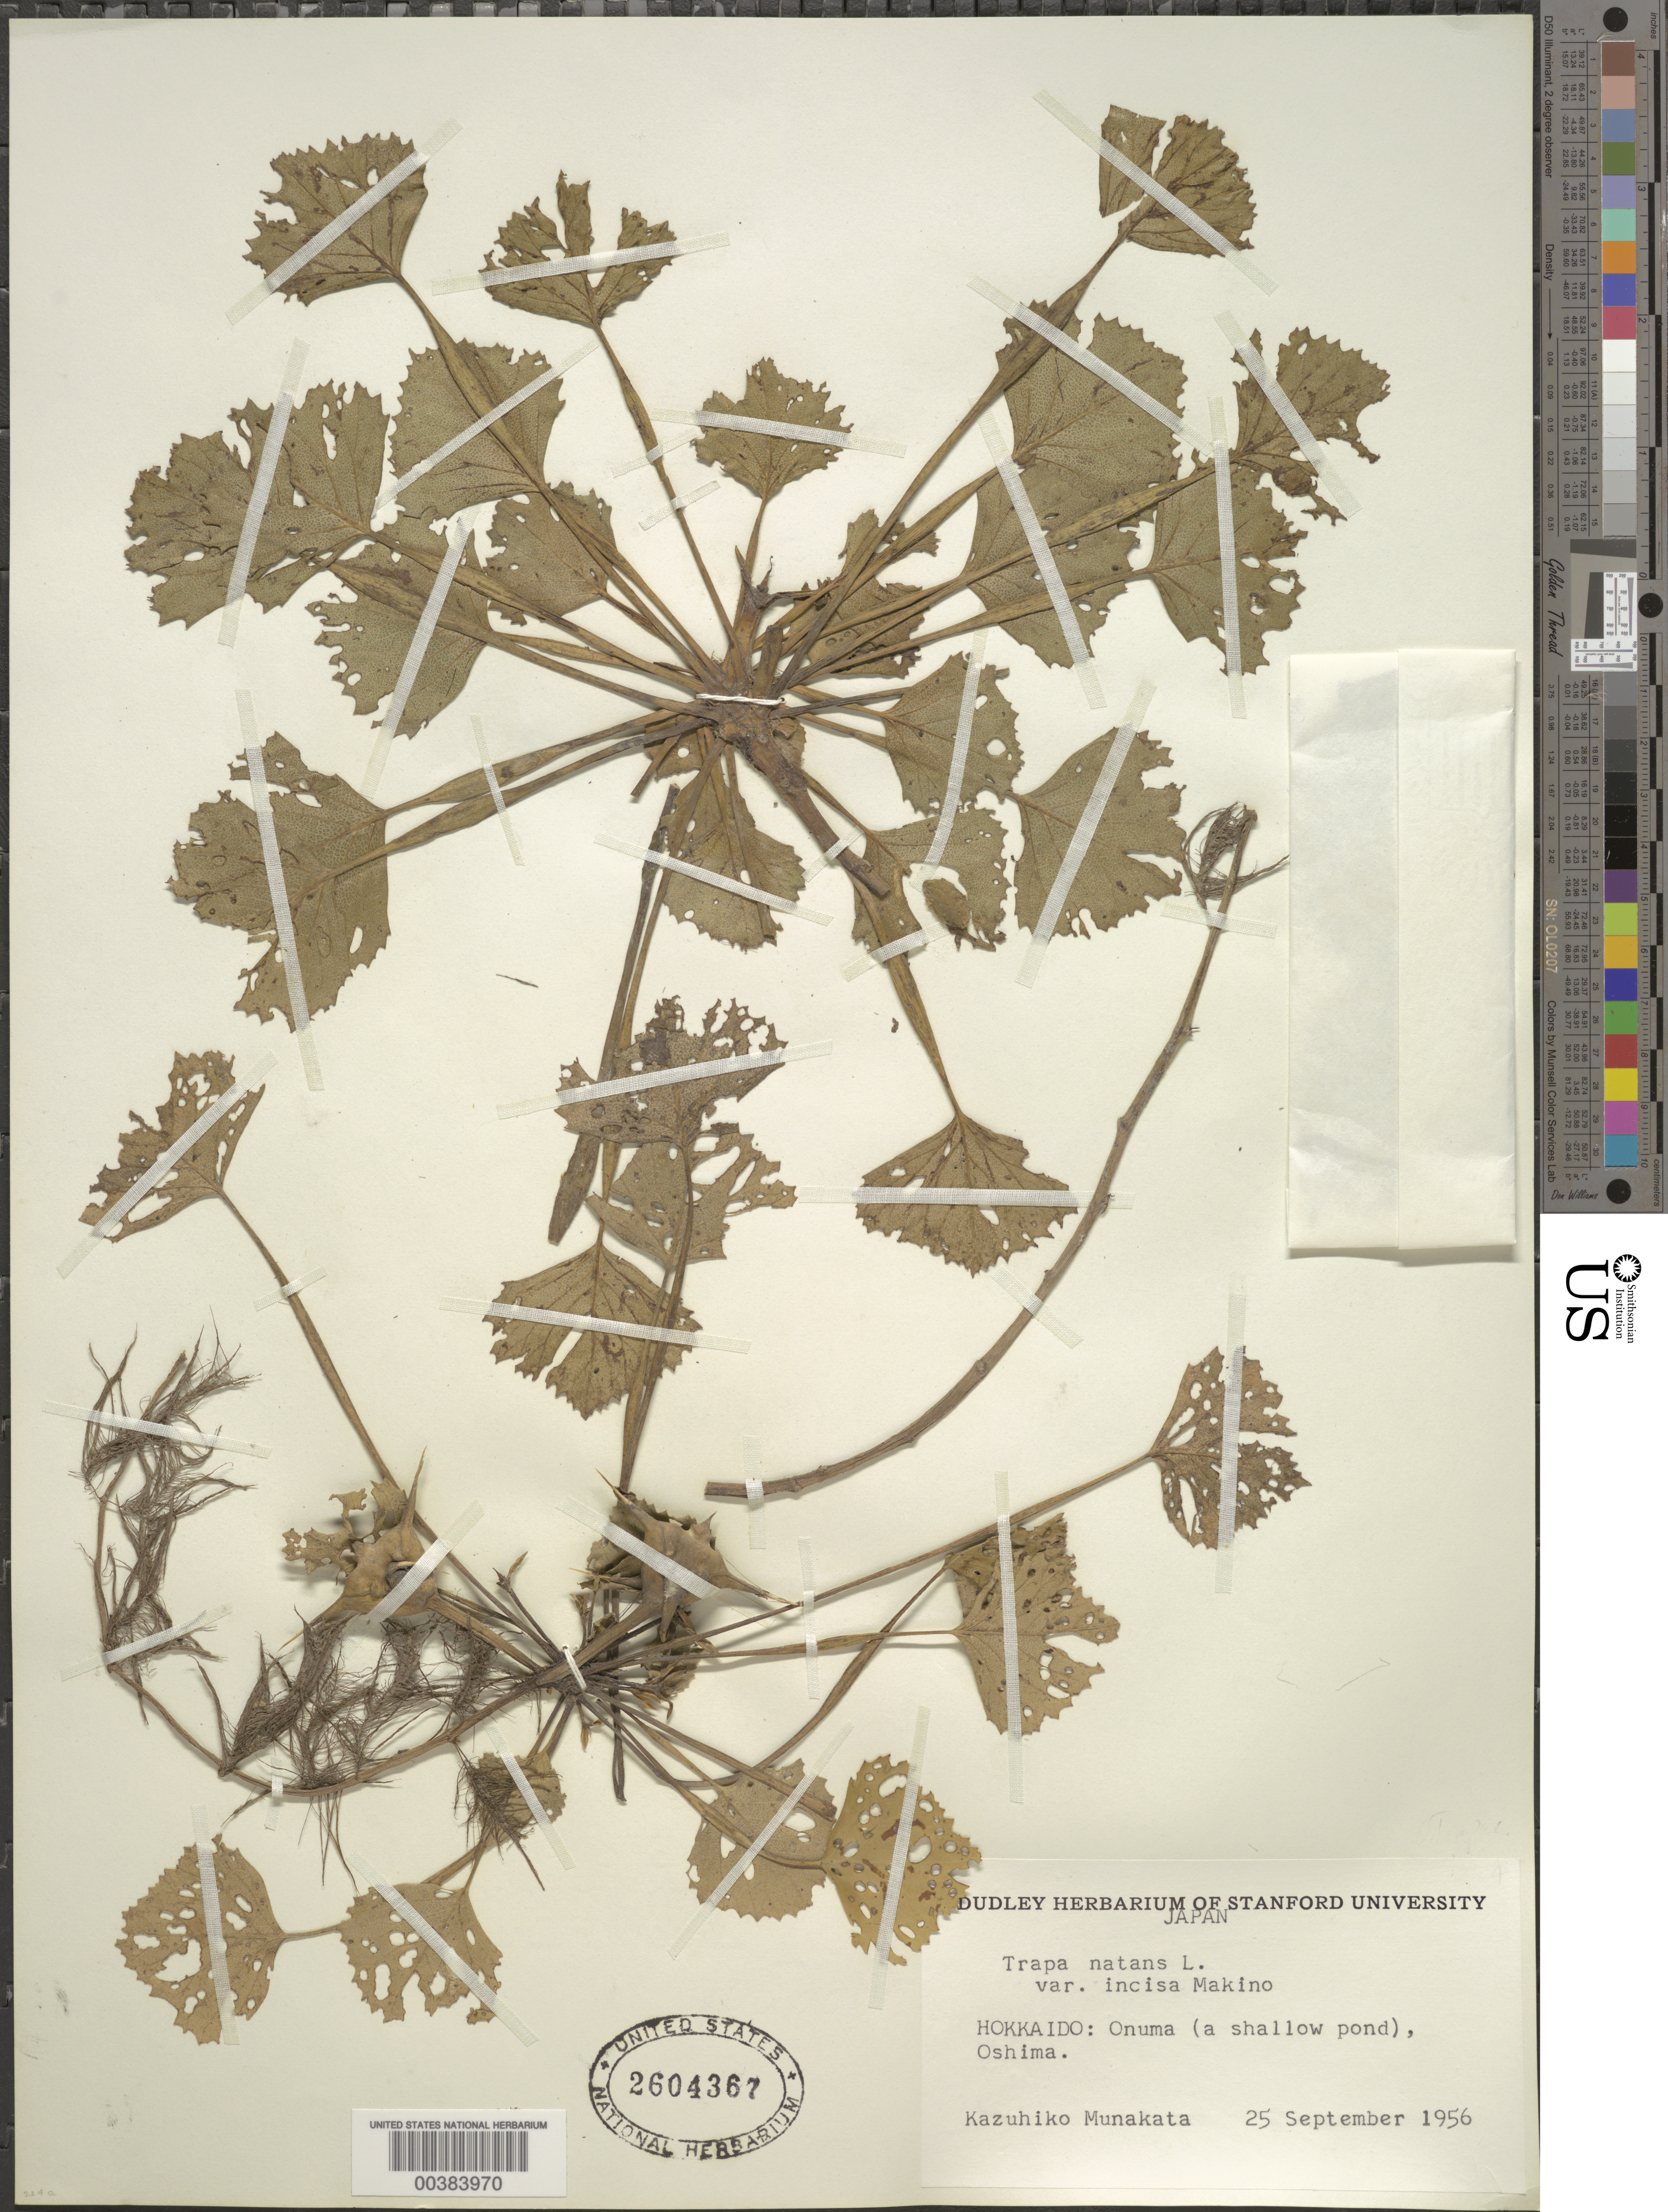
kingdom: Plantae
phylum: Tracheophyta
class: Magnoliopsida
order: Myrtales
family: Lythraceae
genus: Trapa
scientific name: Trapa natans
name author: L.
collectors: K. Munakata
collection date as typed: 25 Sep 1956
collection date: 1956-09-25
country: Japan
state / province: Hokkaido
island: Hokkaido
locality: Oshima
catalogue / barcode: US 2604367